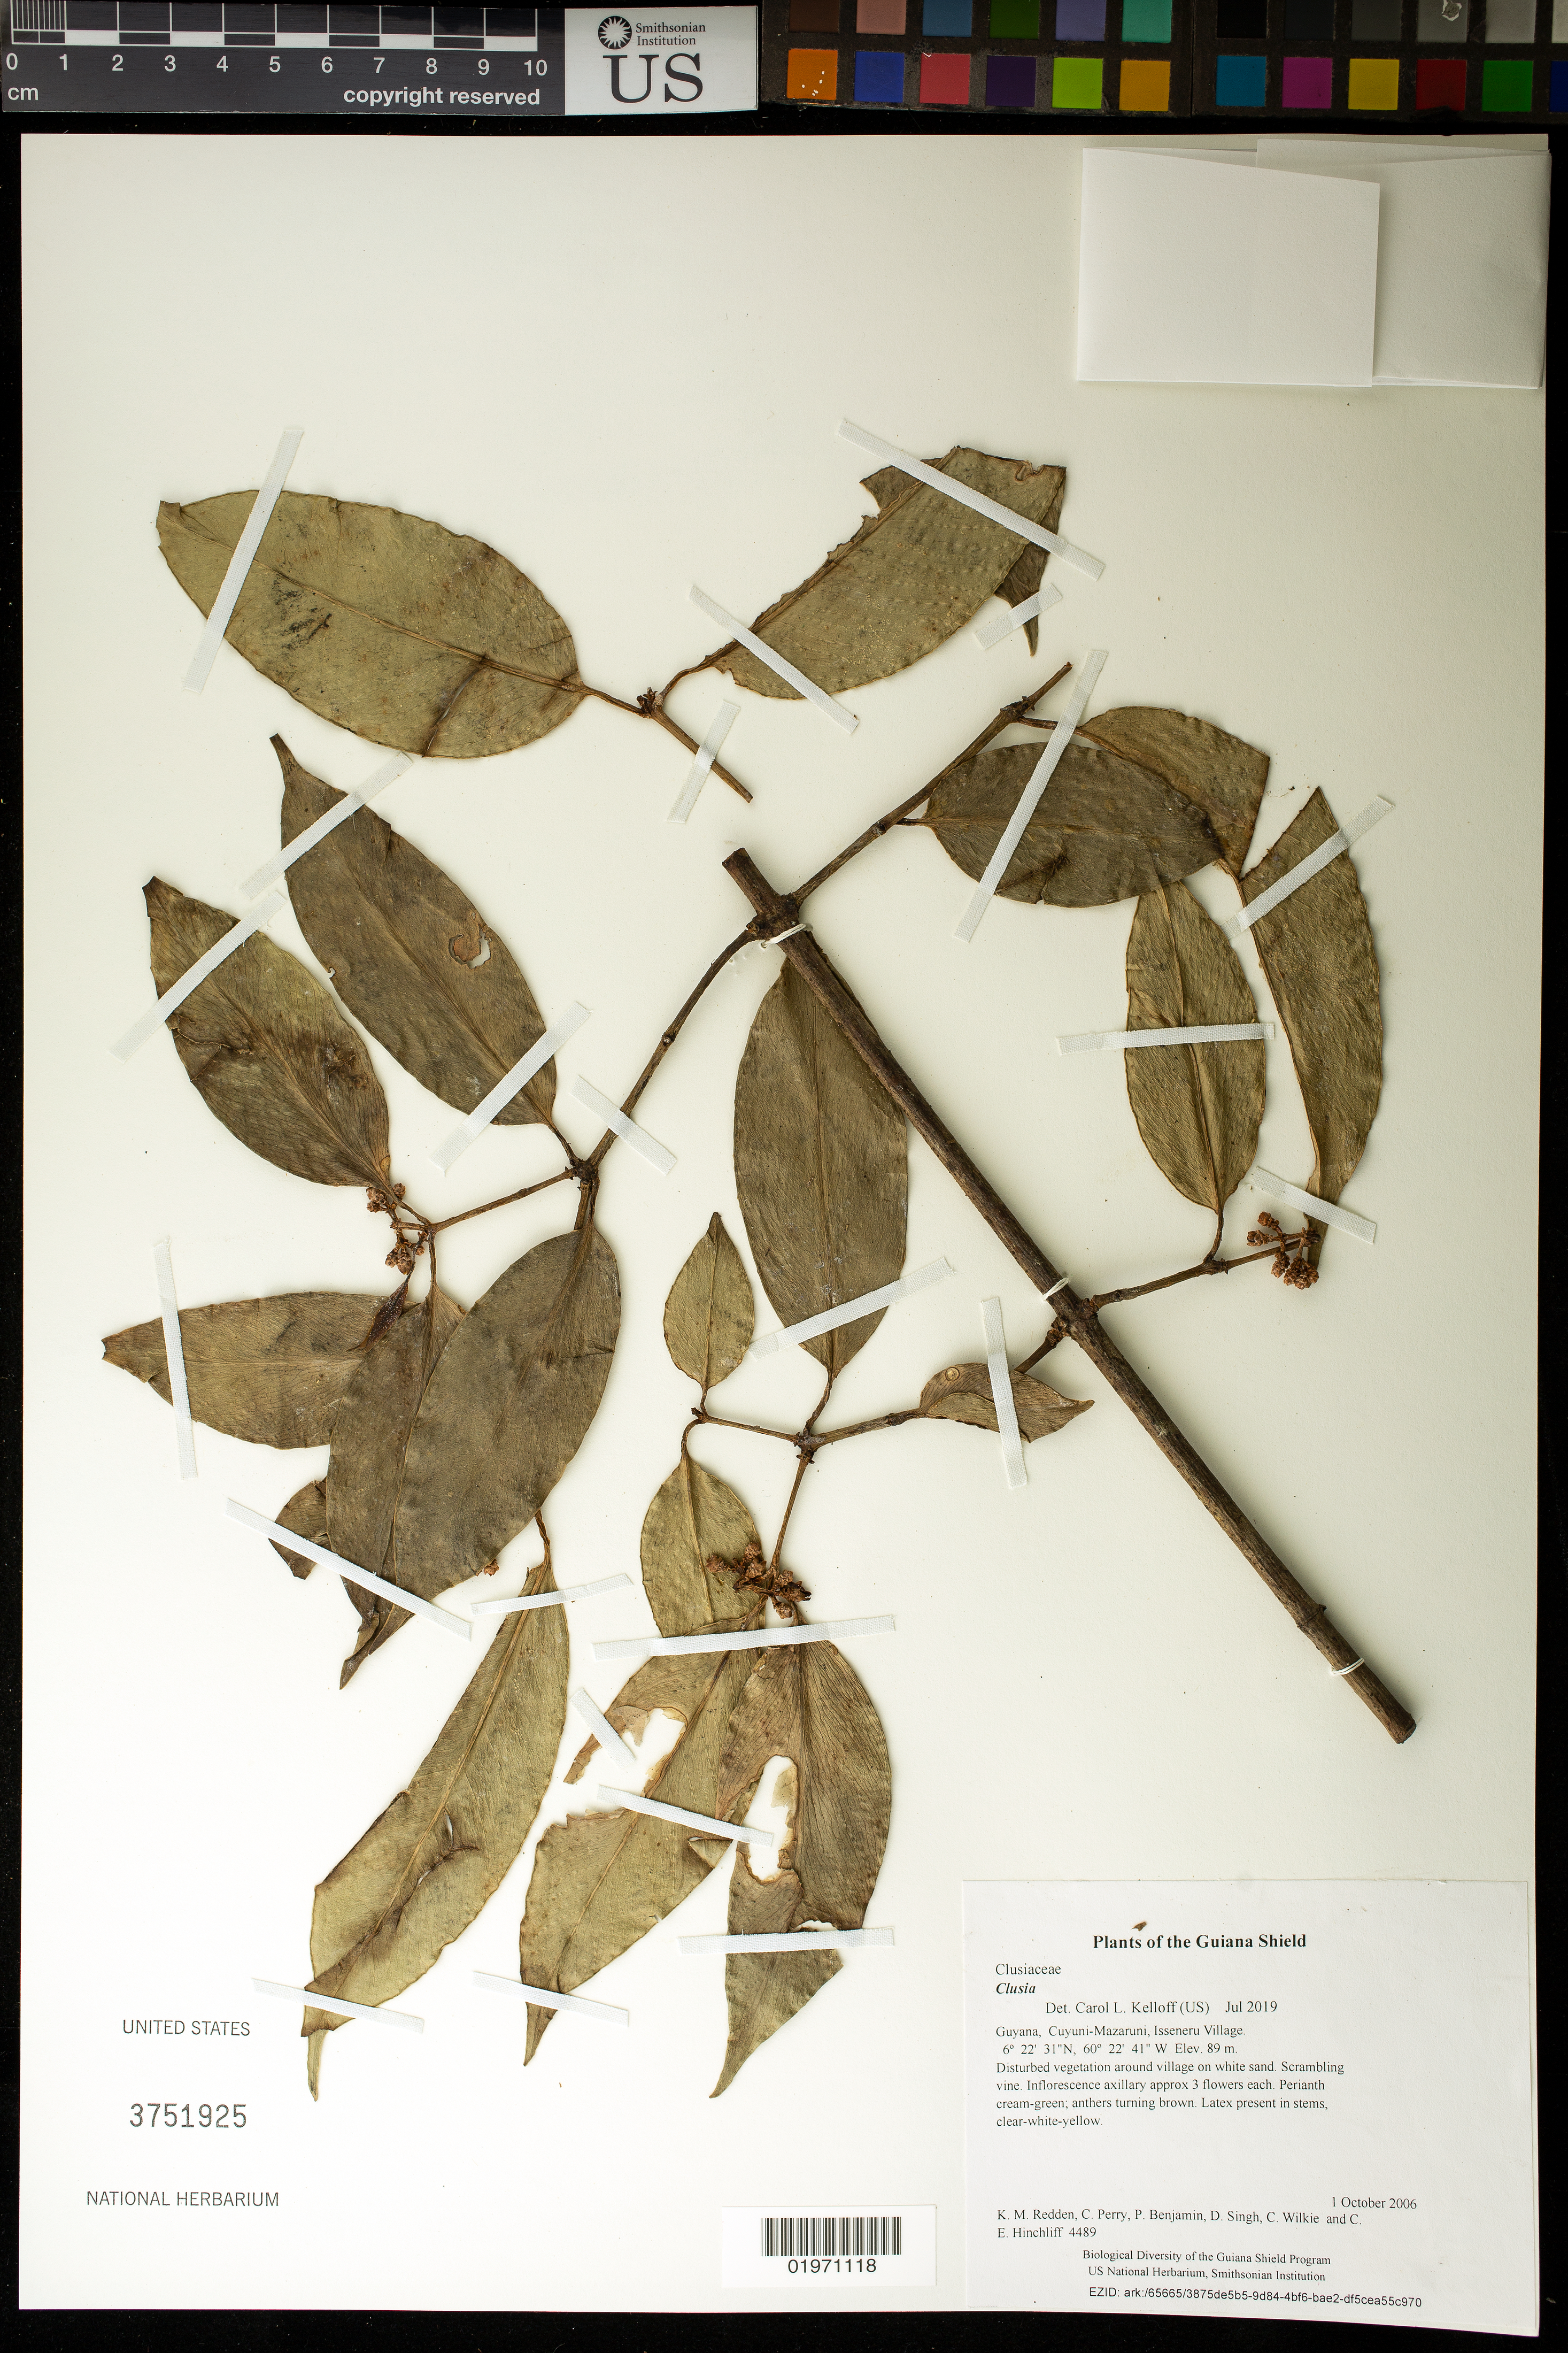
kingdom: Plantae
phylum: Tracheophyta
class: Magnoliopsida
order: Malpighiales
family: Clusiaceae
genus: Clusia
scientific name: Clusia sp.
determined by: Kelloff, Carol L., (US), Smithsonian Institution - National Museum of Natural History (UNITED STATES)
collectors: K. M. Redden, C. Perry, P. Benjamin, D. Singh, C. Wilkie & C. E. Hinchliff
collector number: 4489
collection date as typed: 1 October 2006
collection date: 2006-10-01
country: Guyana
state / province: Cuyuni-Mazaruni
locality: Isseneru Village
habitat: Disturbed vegetation around village on white sand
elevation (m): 89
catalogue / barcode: US 3751925